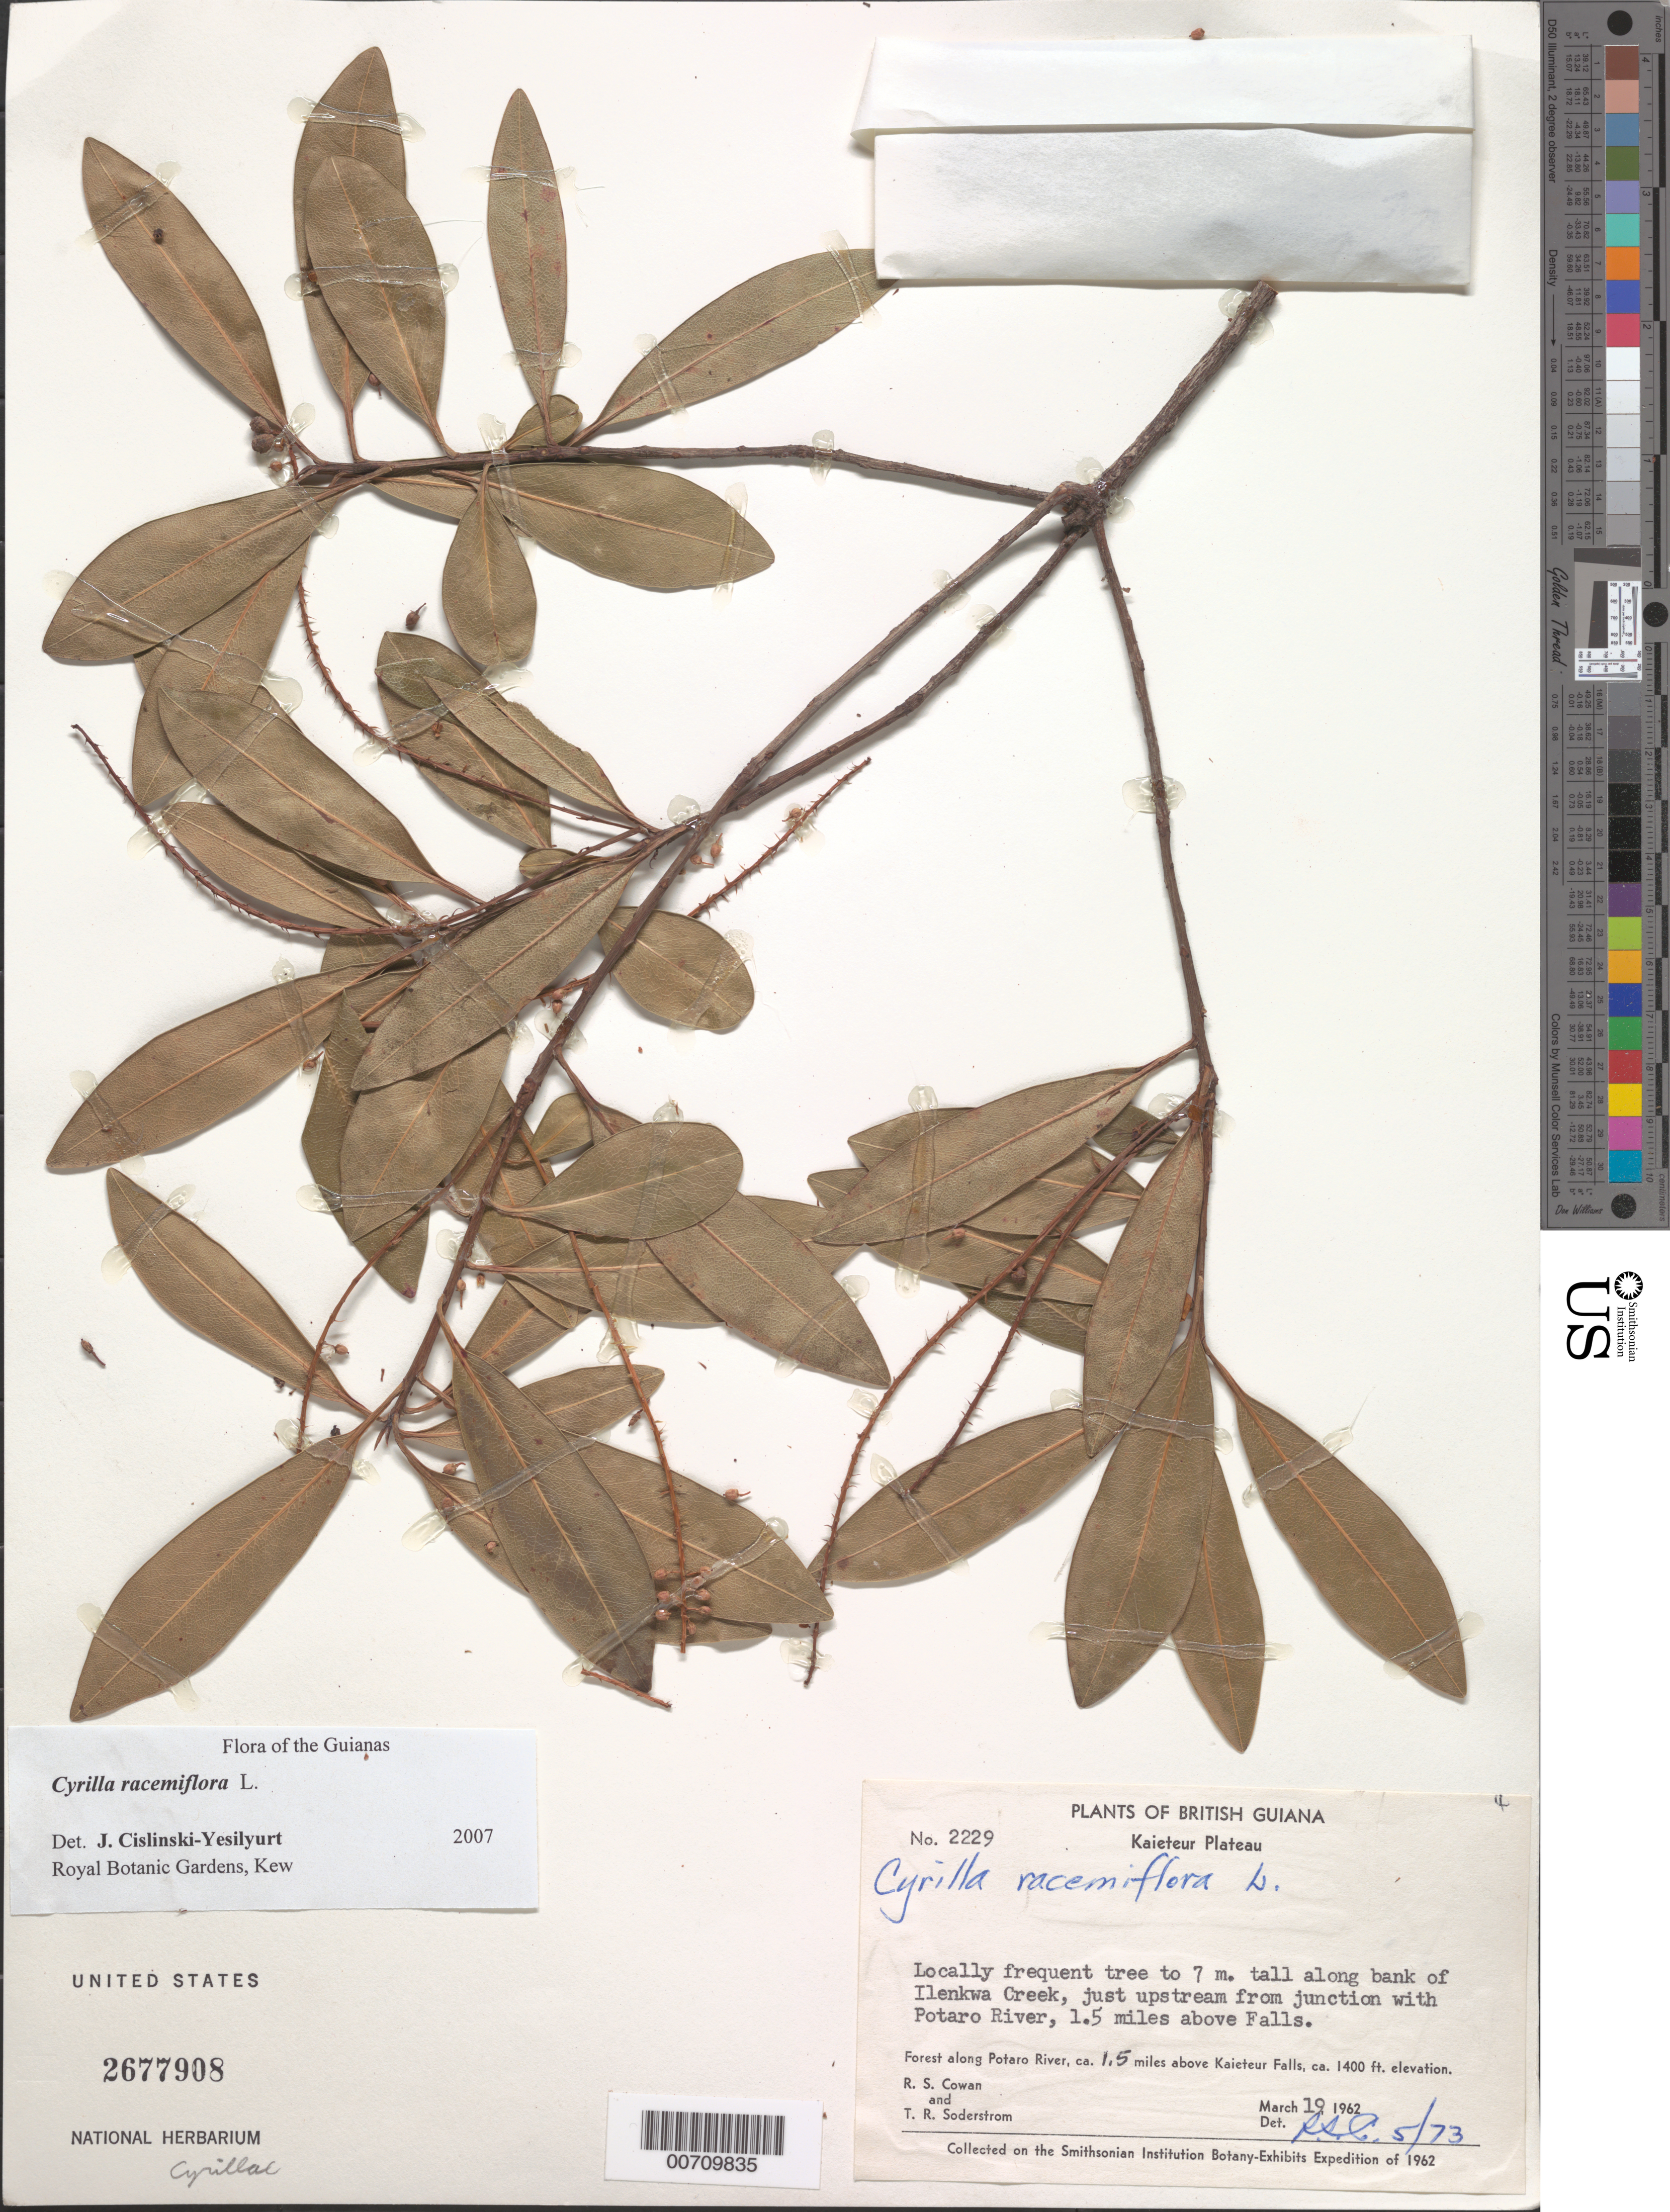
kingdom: Plantae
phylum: Tracheophyta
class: Magnoliopsida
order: Ericales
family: Cyrillaceae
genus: Cyrilla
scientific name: Cyrilla racemiflora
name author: L.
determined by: Yesilyurt, J. C.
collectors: R. S. Cowan & T. R. Soderstrom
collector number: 2229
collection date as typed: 19-Mar-62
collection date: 1962-03-19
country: Guyana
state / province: Potaro-Siparuni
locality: Kaieteur Plateau, Potaro R., 1.5 mi. above Kaieteur Falls, Ilenkwa Creek just upstream of junction with Potaro R.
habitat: Along bank of Ilenkwa Creek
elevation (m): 427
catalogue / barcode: US 2677908